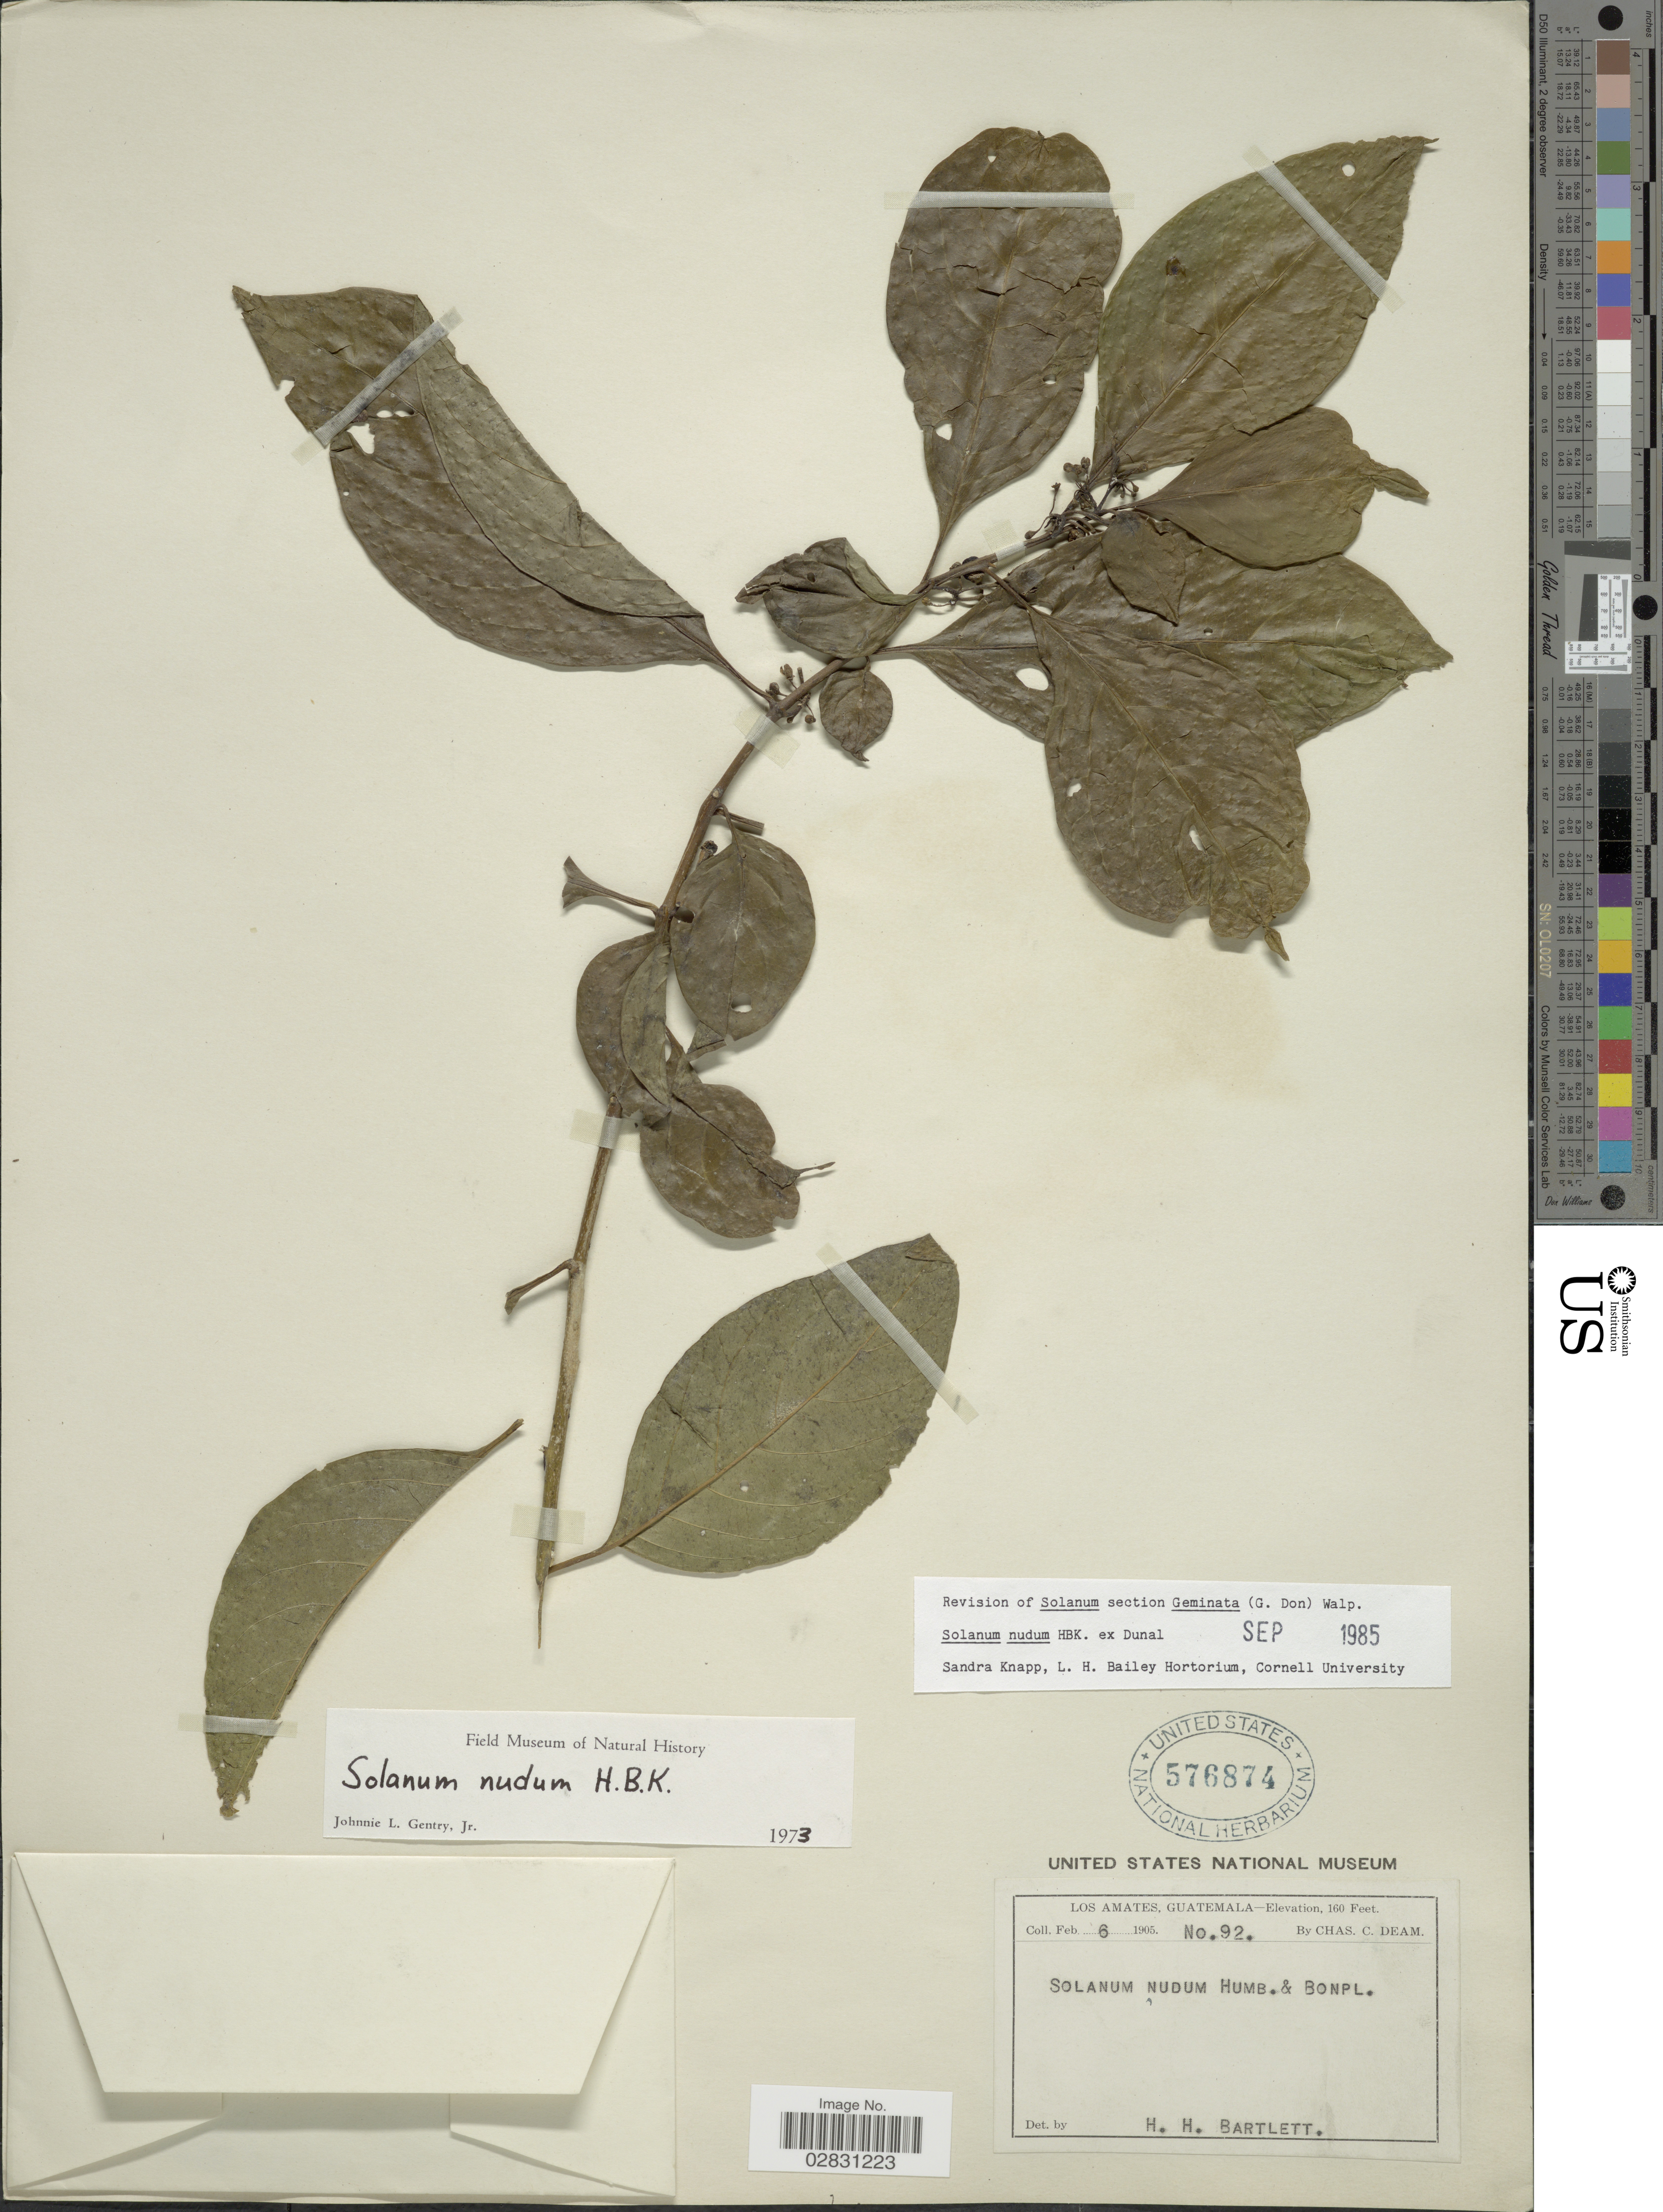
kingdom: Plantae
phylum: Tracheophyta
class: Magnoliopsida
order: Solanales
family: Solanaceae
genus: Solanum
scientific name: Solanum nudum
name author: Humb. & Bonpl. ex Dunal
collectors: C. C. Deam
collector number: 92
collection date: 1905-02-06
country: Guatemala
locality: Los Amates.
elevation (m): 49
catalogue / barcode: US 576874